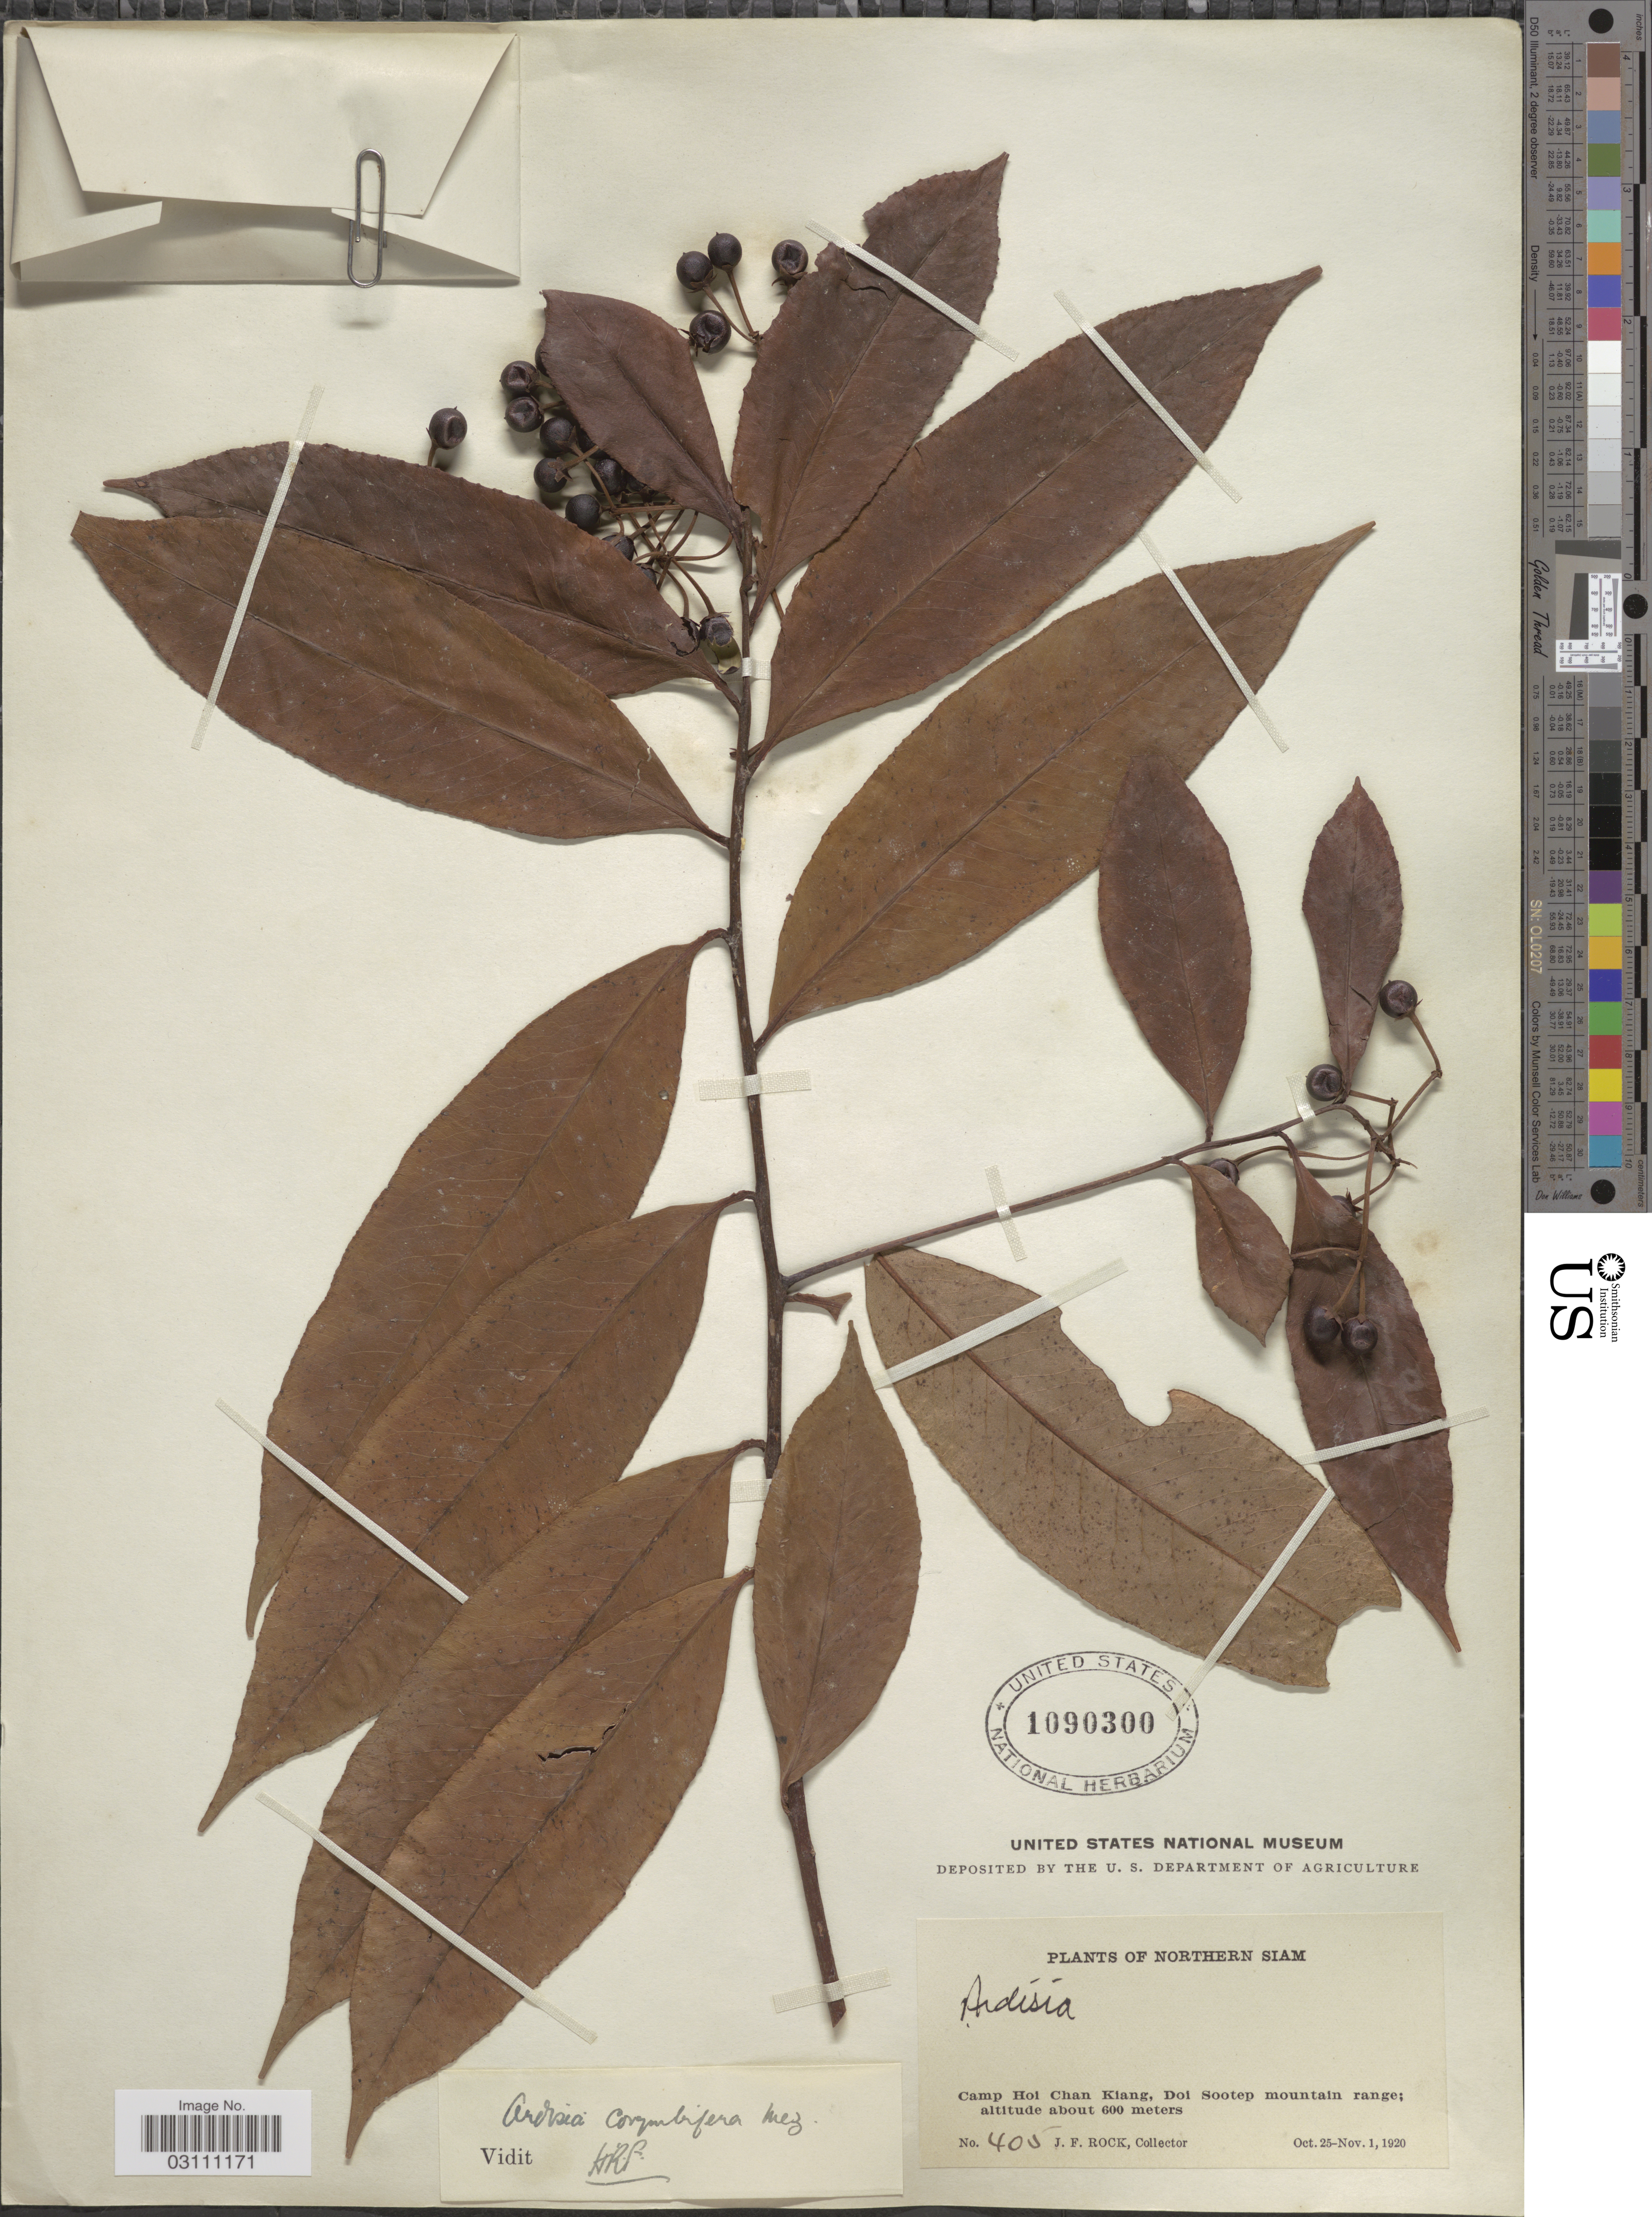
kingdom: Plantae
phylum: Tracheophyta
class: Magnoliopsida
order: Ericales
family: Primulaceae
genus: Ardisia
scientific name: Ardisia corymbifera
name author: Mez in Engl.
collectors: J. Rock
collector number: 405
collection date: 1920-10-25/1920-11-01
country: Thailand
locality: Northern Siam. Camp Hoi Chan Kiang, Doi Sootep mountain range.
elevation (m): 600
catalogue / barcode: US 1090300